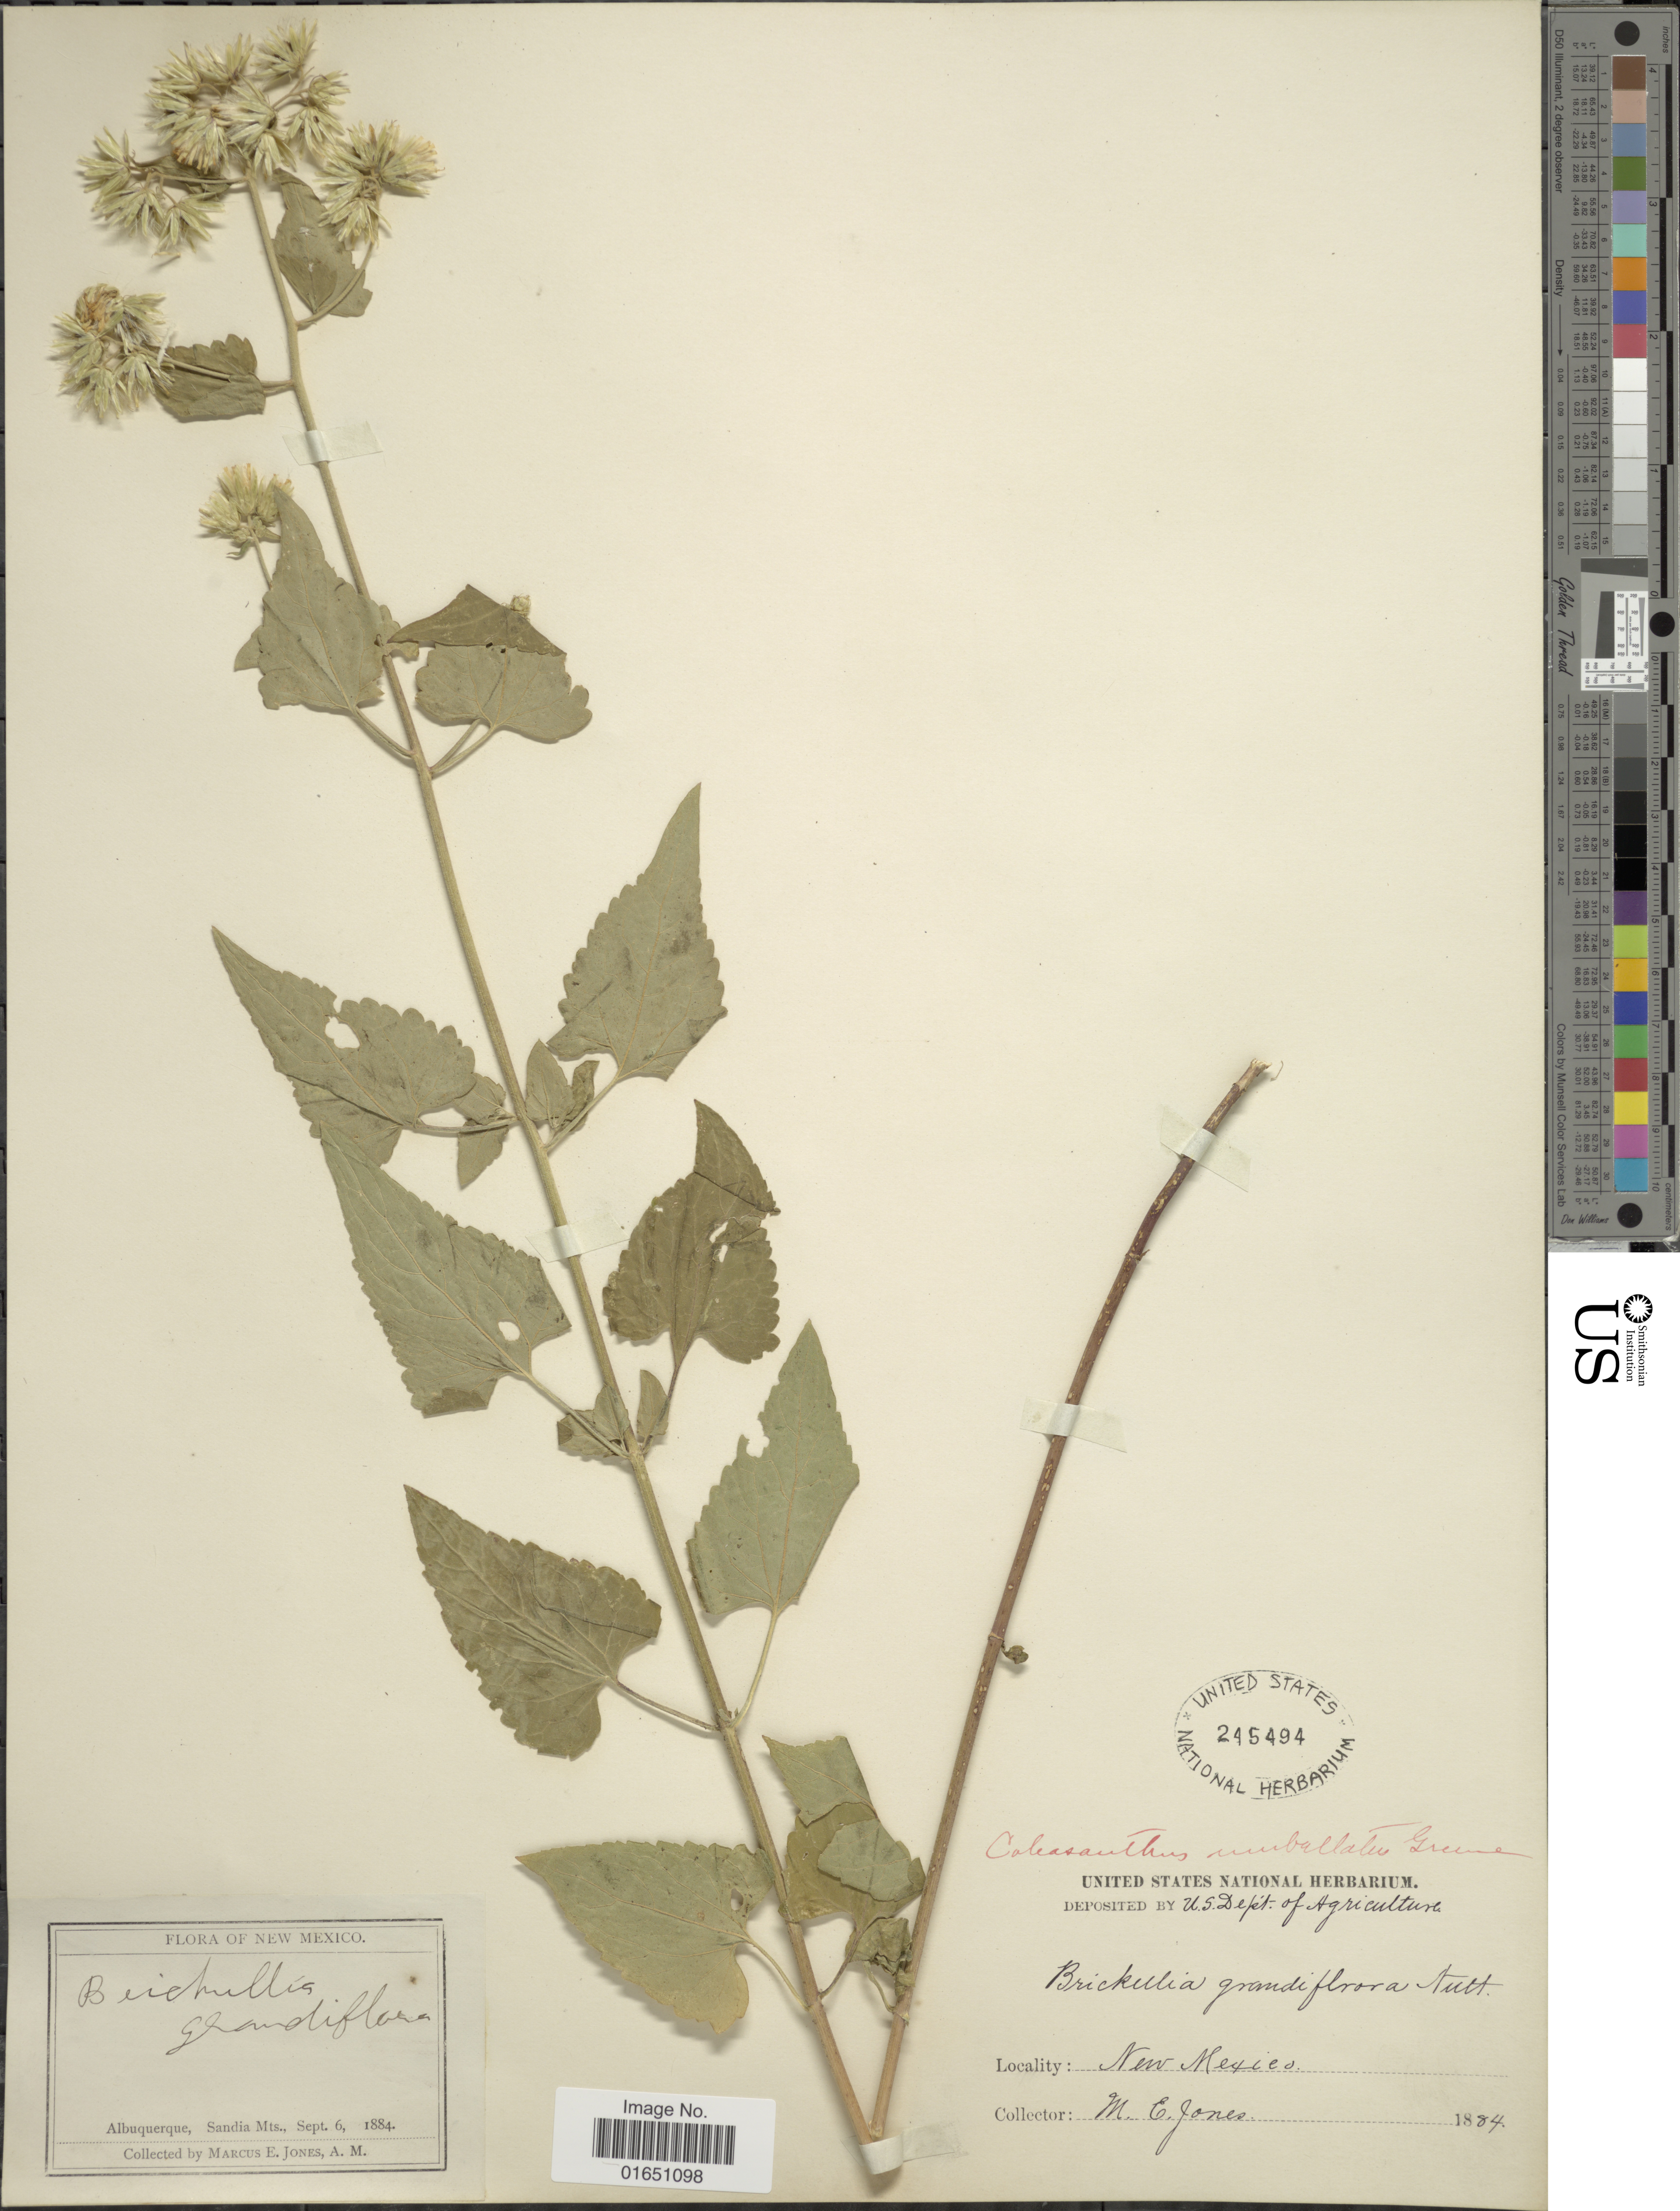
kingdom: Plantae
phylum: Tracheophyta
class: Magnoliopsida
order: Asterales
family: Asteraceae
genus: Brickellia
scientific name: Brickellia grandiflora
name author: (Hook.) Nutt.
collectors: M. E. Jones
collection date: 1884-09-06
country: United States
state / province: New Mexico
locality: Albuquerque, Sandia Mts.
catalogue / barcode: US 245494